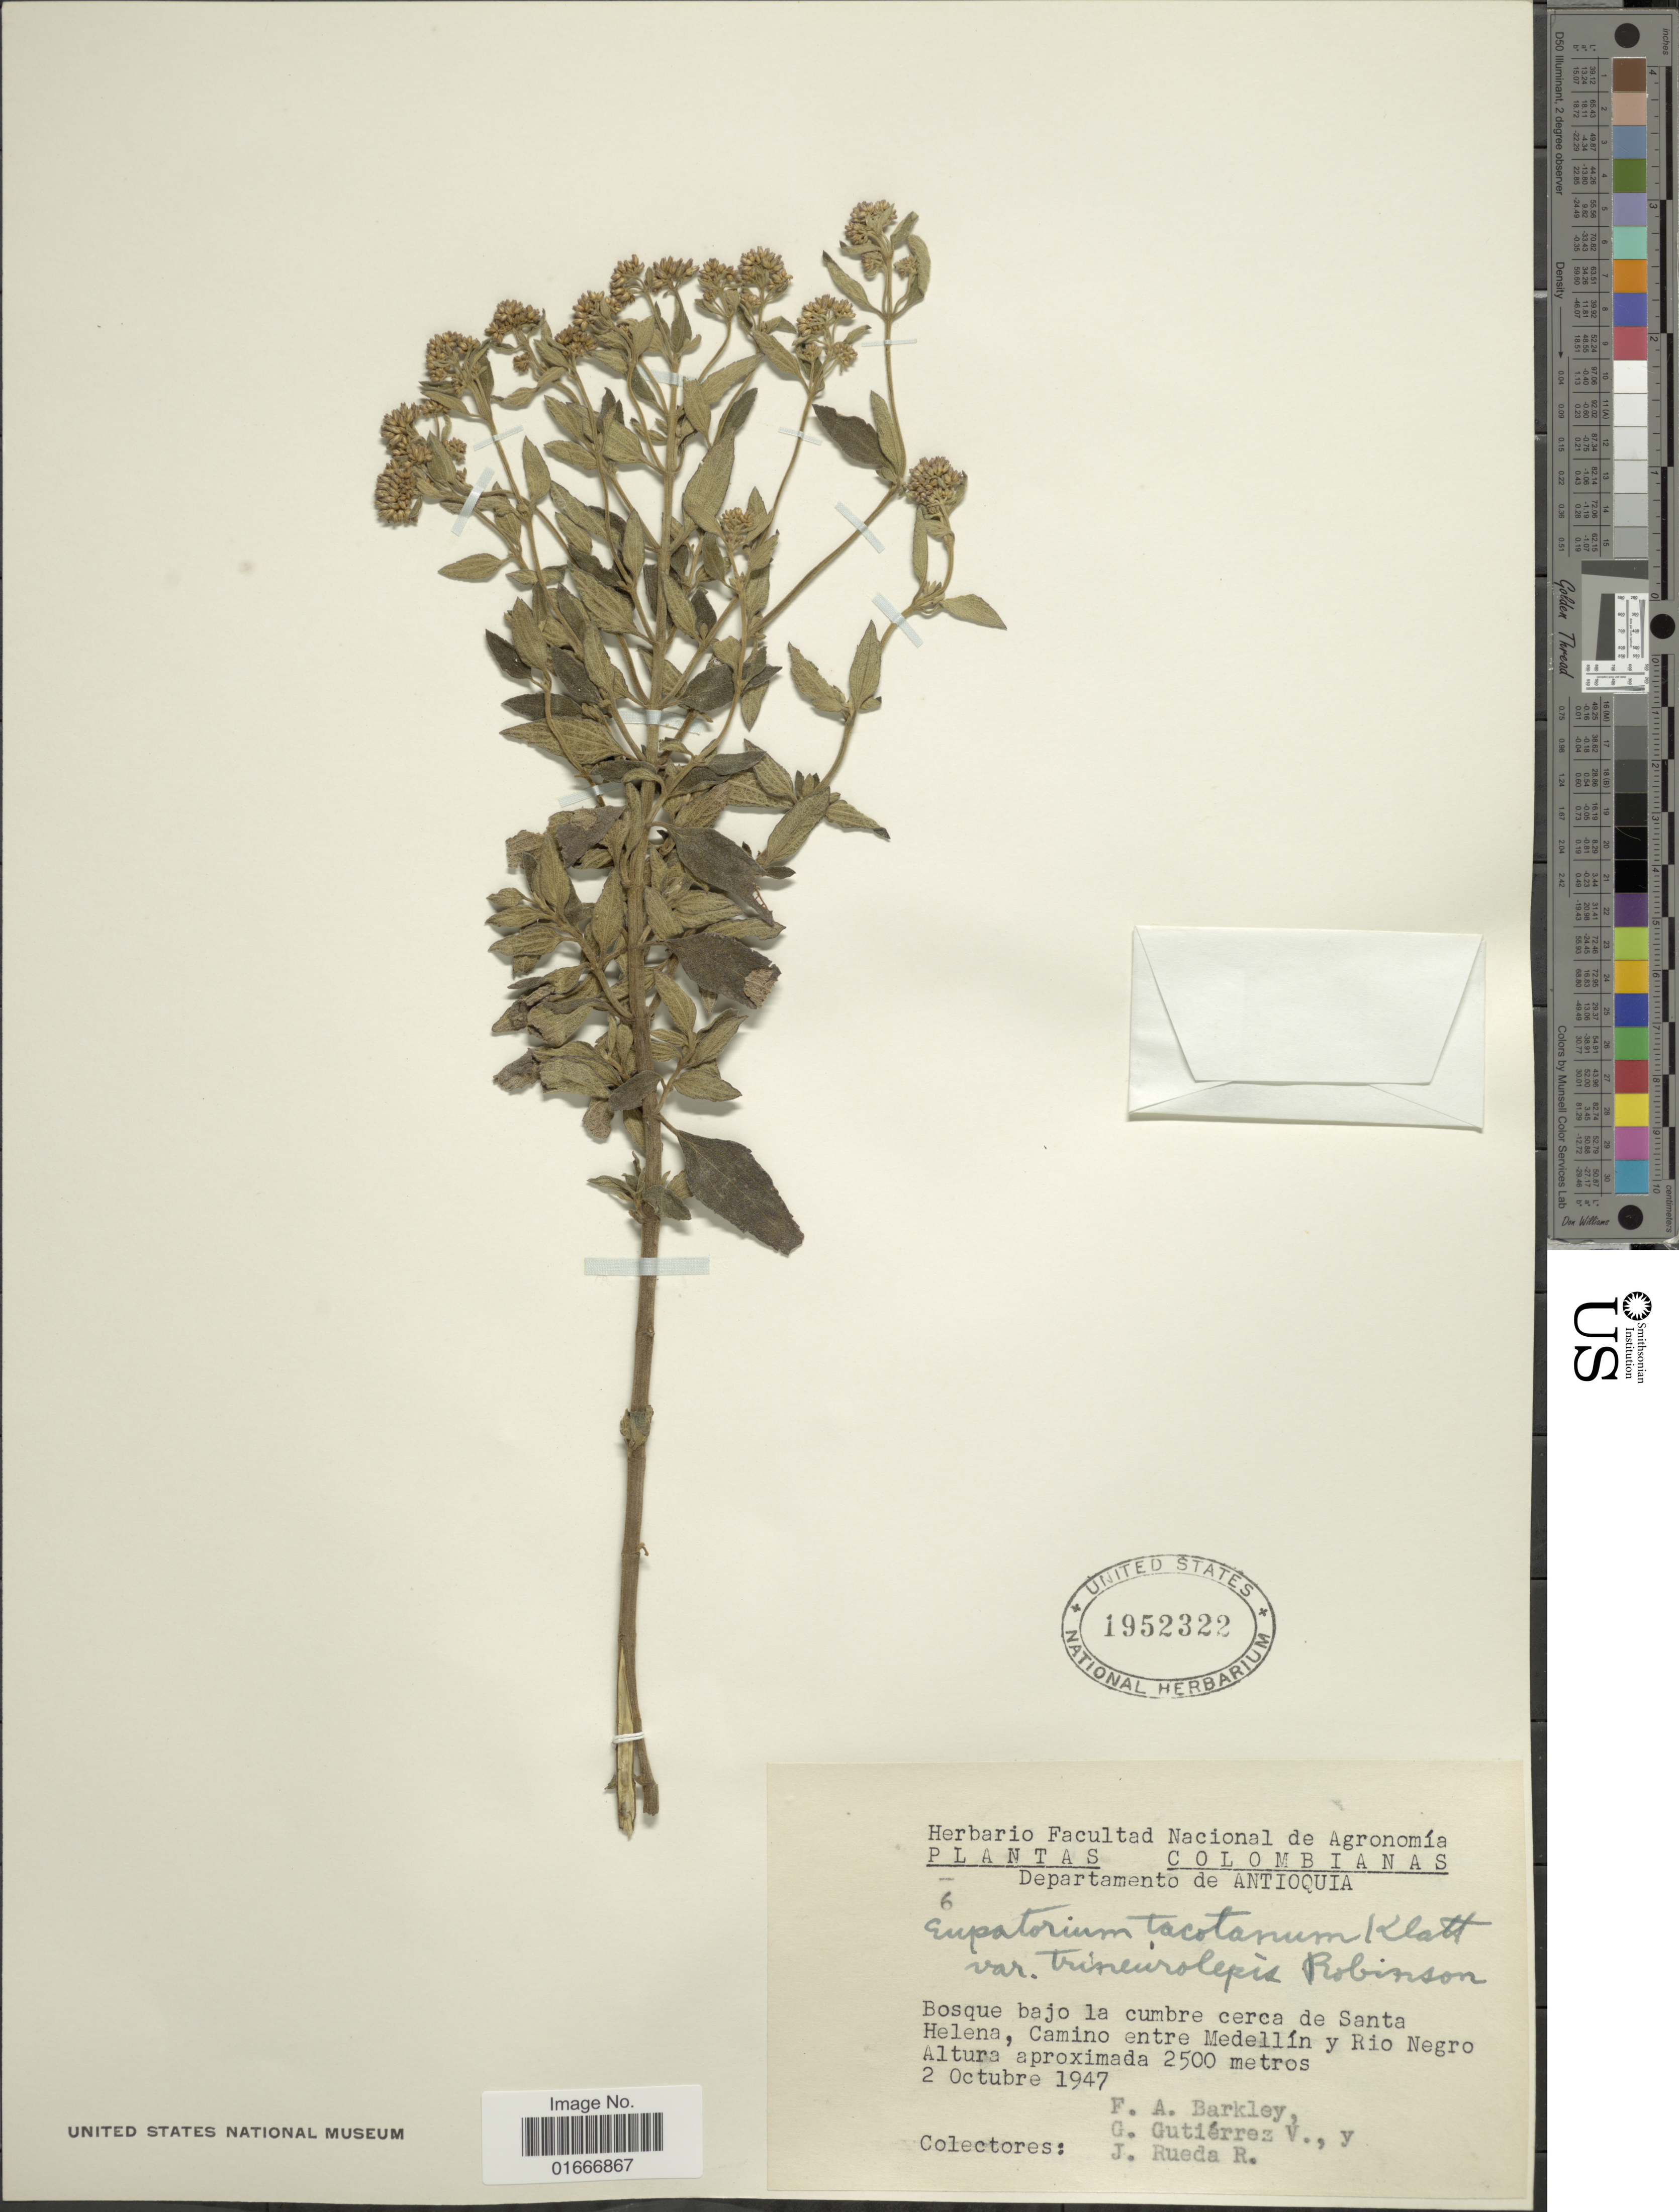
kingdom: Plantae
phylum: Tracheophyta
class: Magnoliopsida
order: Asterales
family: Asteraceae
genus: Chromolaena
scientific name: Chromolaena tacotana var. trineurolepis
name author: H. Rob.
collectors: F. A. Barkley, G. Gutiérrez V. & J. Rueda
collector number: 6?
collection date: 1947-10-02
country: Colombia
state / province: Antioquia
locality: Colombianas. Departamento de Antioquia. bosque bajo la cumbre cerca de Santa Helena, Camino entre Medellin y Rio Negro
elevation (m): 2500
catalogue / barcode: US 1952322